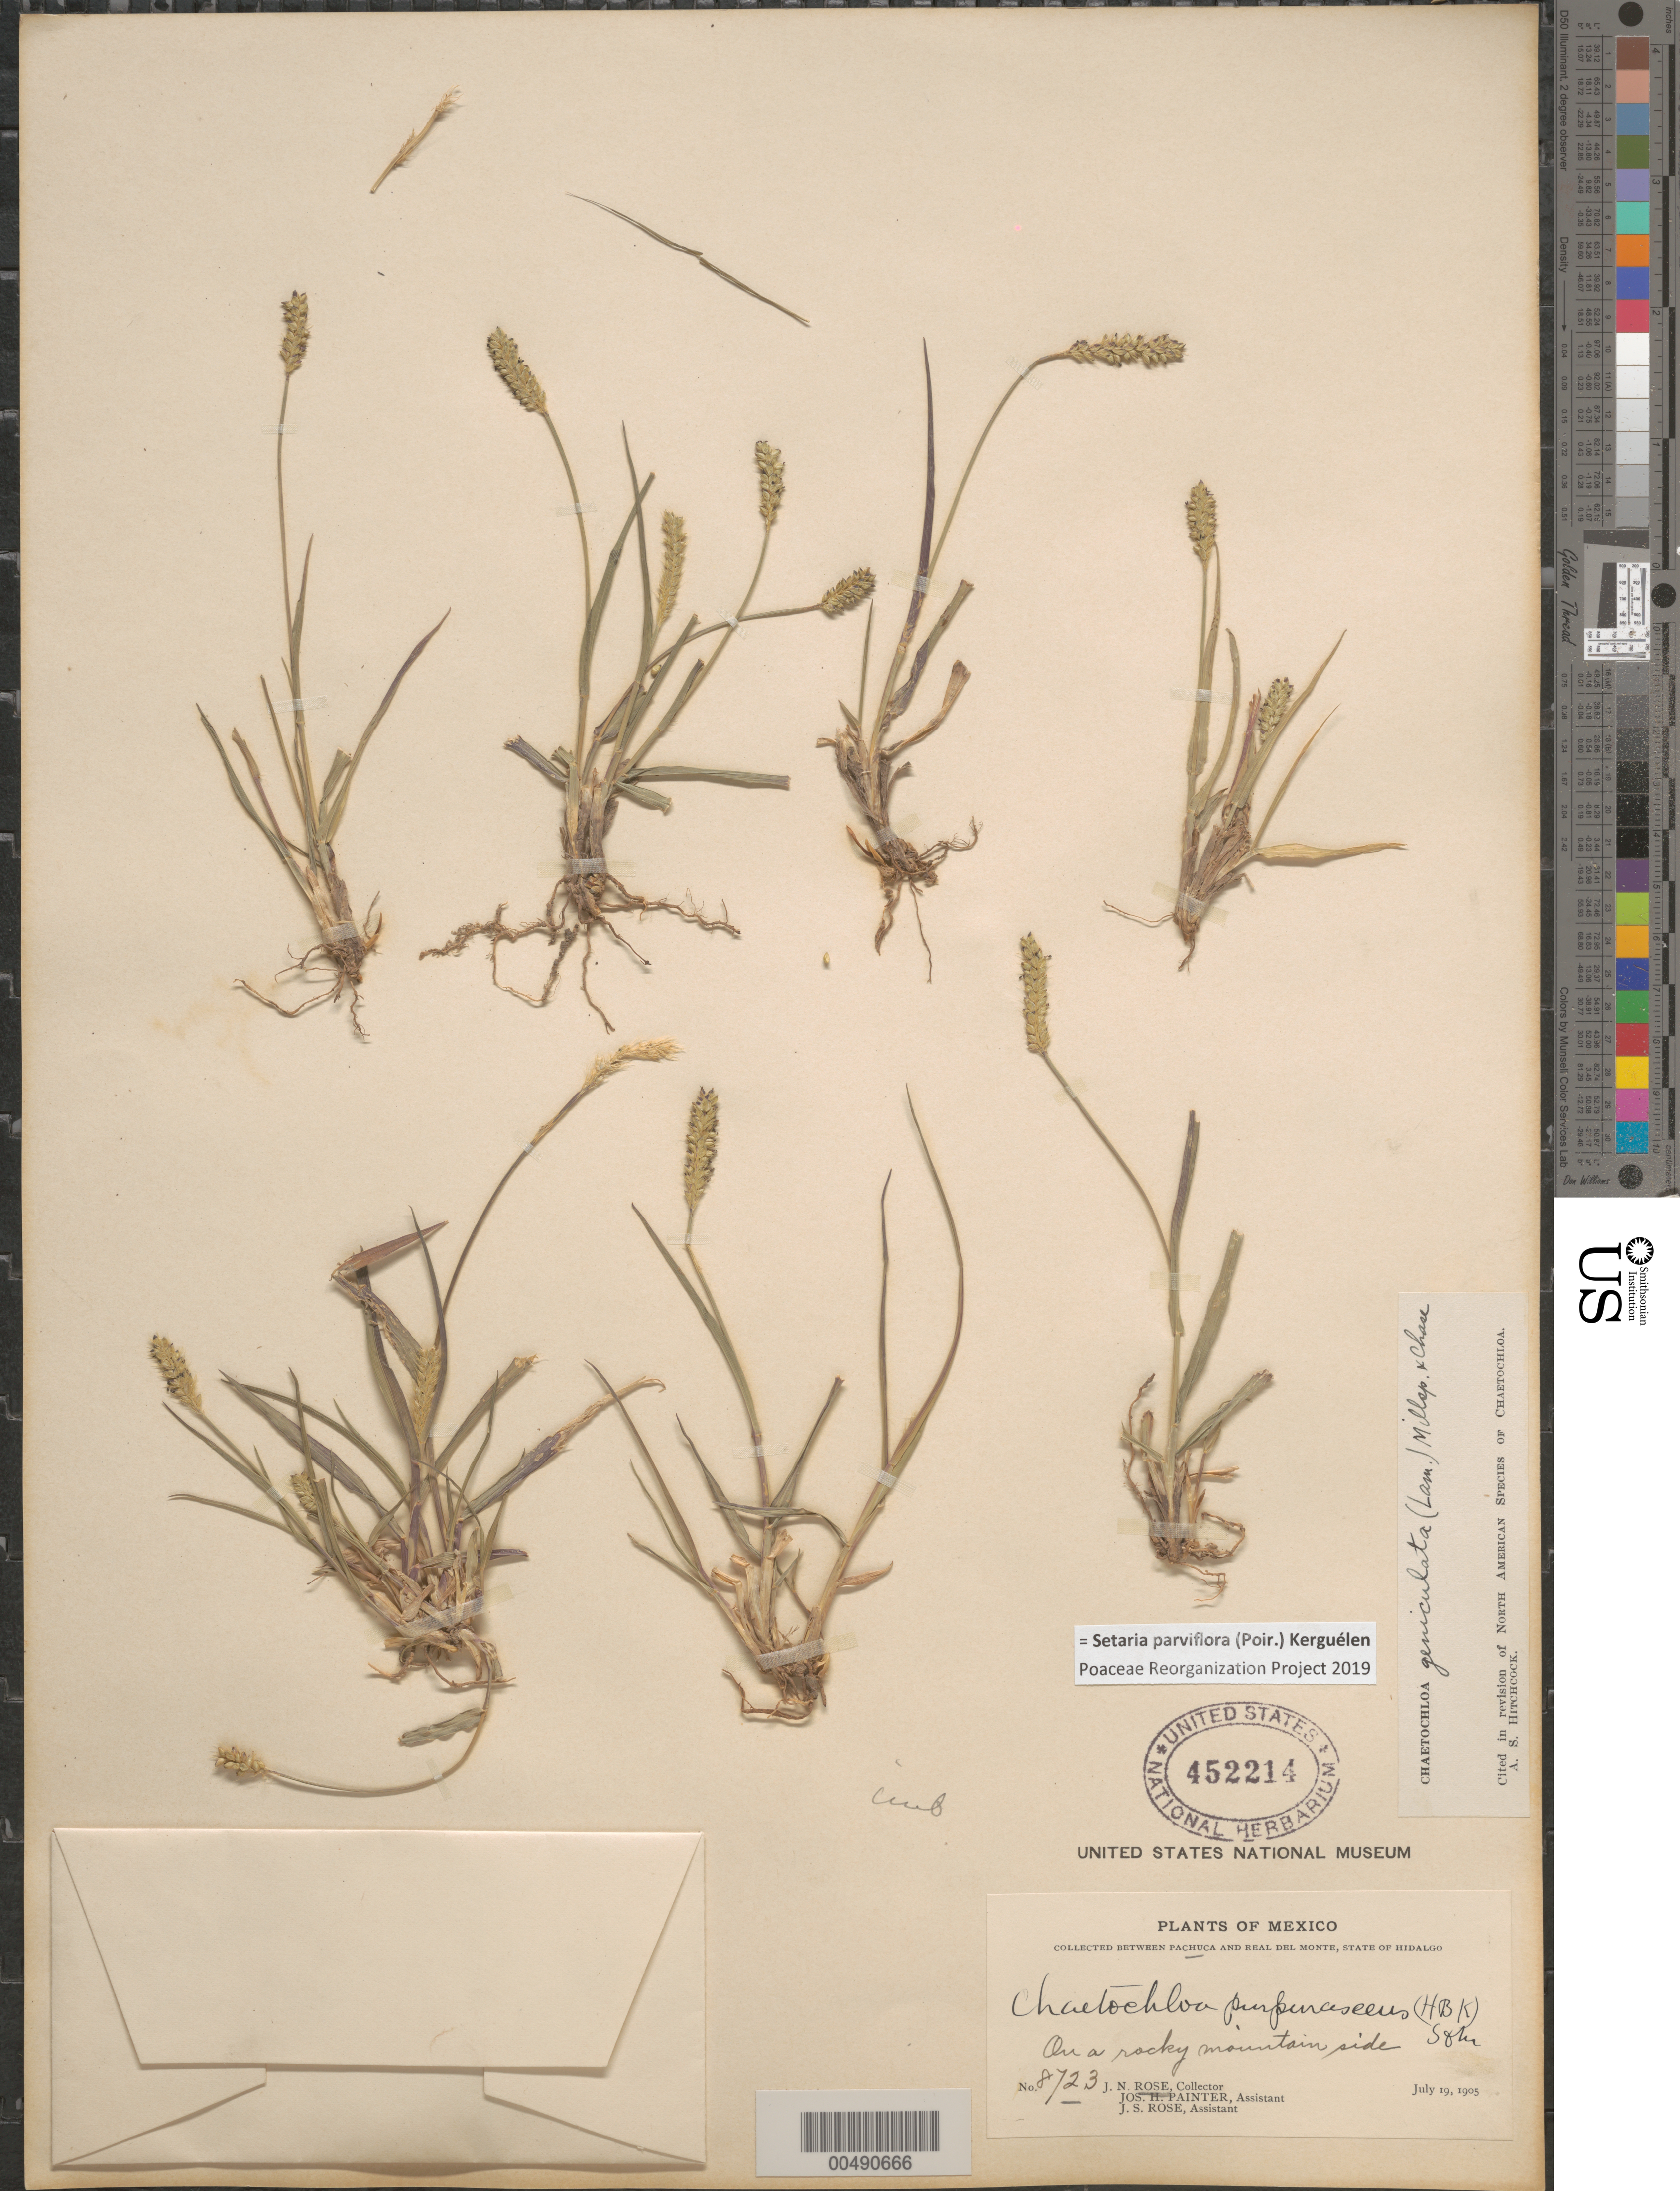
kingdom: Plantae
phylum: Tracheophyta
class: Liliopsida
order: Poales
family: Poaceae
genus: Setaria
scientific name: Setaria parviflora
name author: (Poir.) Kerguélen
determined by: Poaceae Reorganization Project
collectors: J. N. Rose, J. H. Painter & J. S. Rose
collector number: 8723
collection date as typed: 19 Jul 1905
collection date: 1905-07-19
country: Mexico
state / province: Hidalgo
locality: Between Pachuca & Real del Monte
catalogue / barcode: US 452214